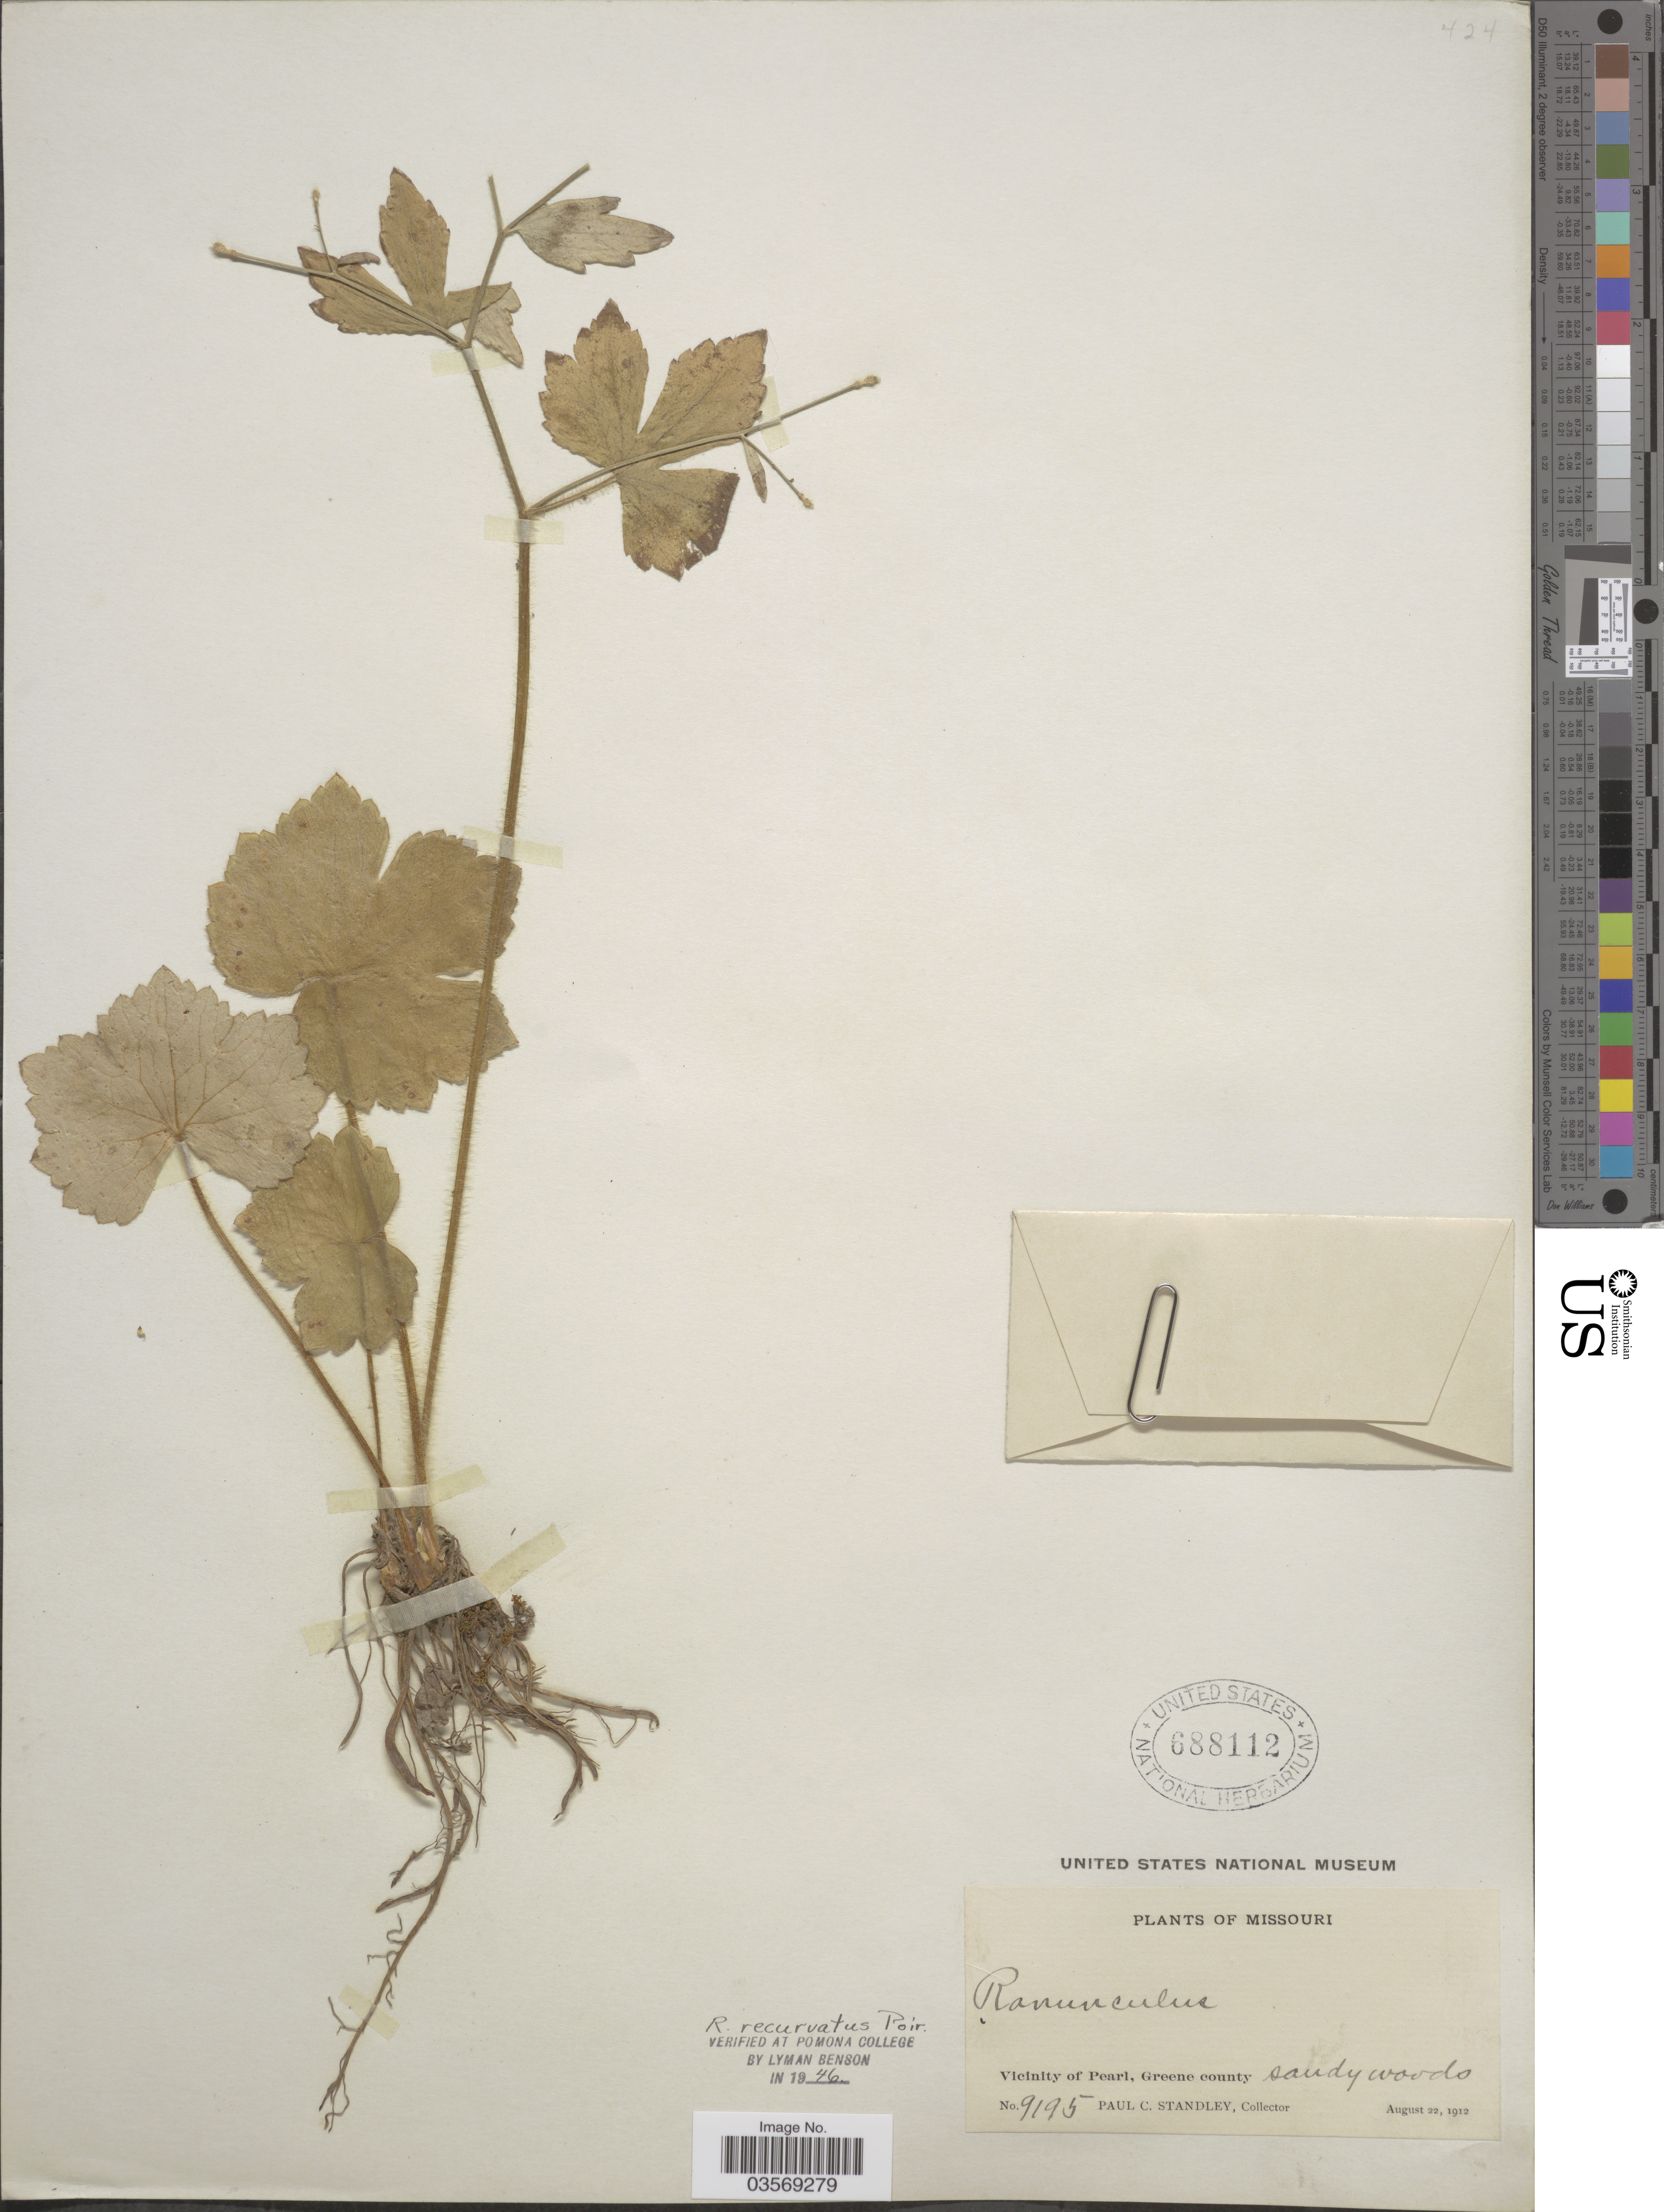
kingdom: Plantae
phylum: Tracheophyta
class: Magnoliopsida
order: Ranunculales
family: Ranunculaceae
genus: Ranunculus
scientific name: Ranunculus recurvatus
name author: Poir.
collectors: P. C. Standley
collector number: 9195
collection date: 1912-08-22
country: United States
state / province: Missouri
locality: Vicinity of Pearl, Greene county.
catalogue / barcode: US 688112